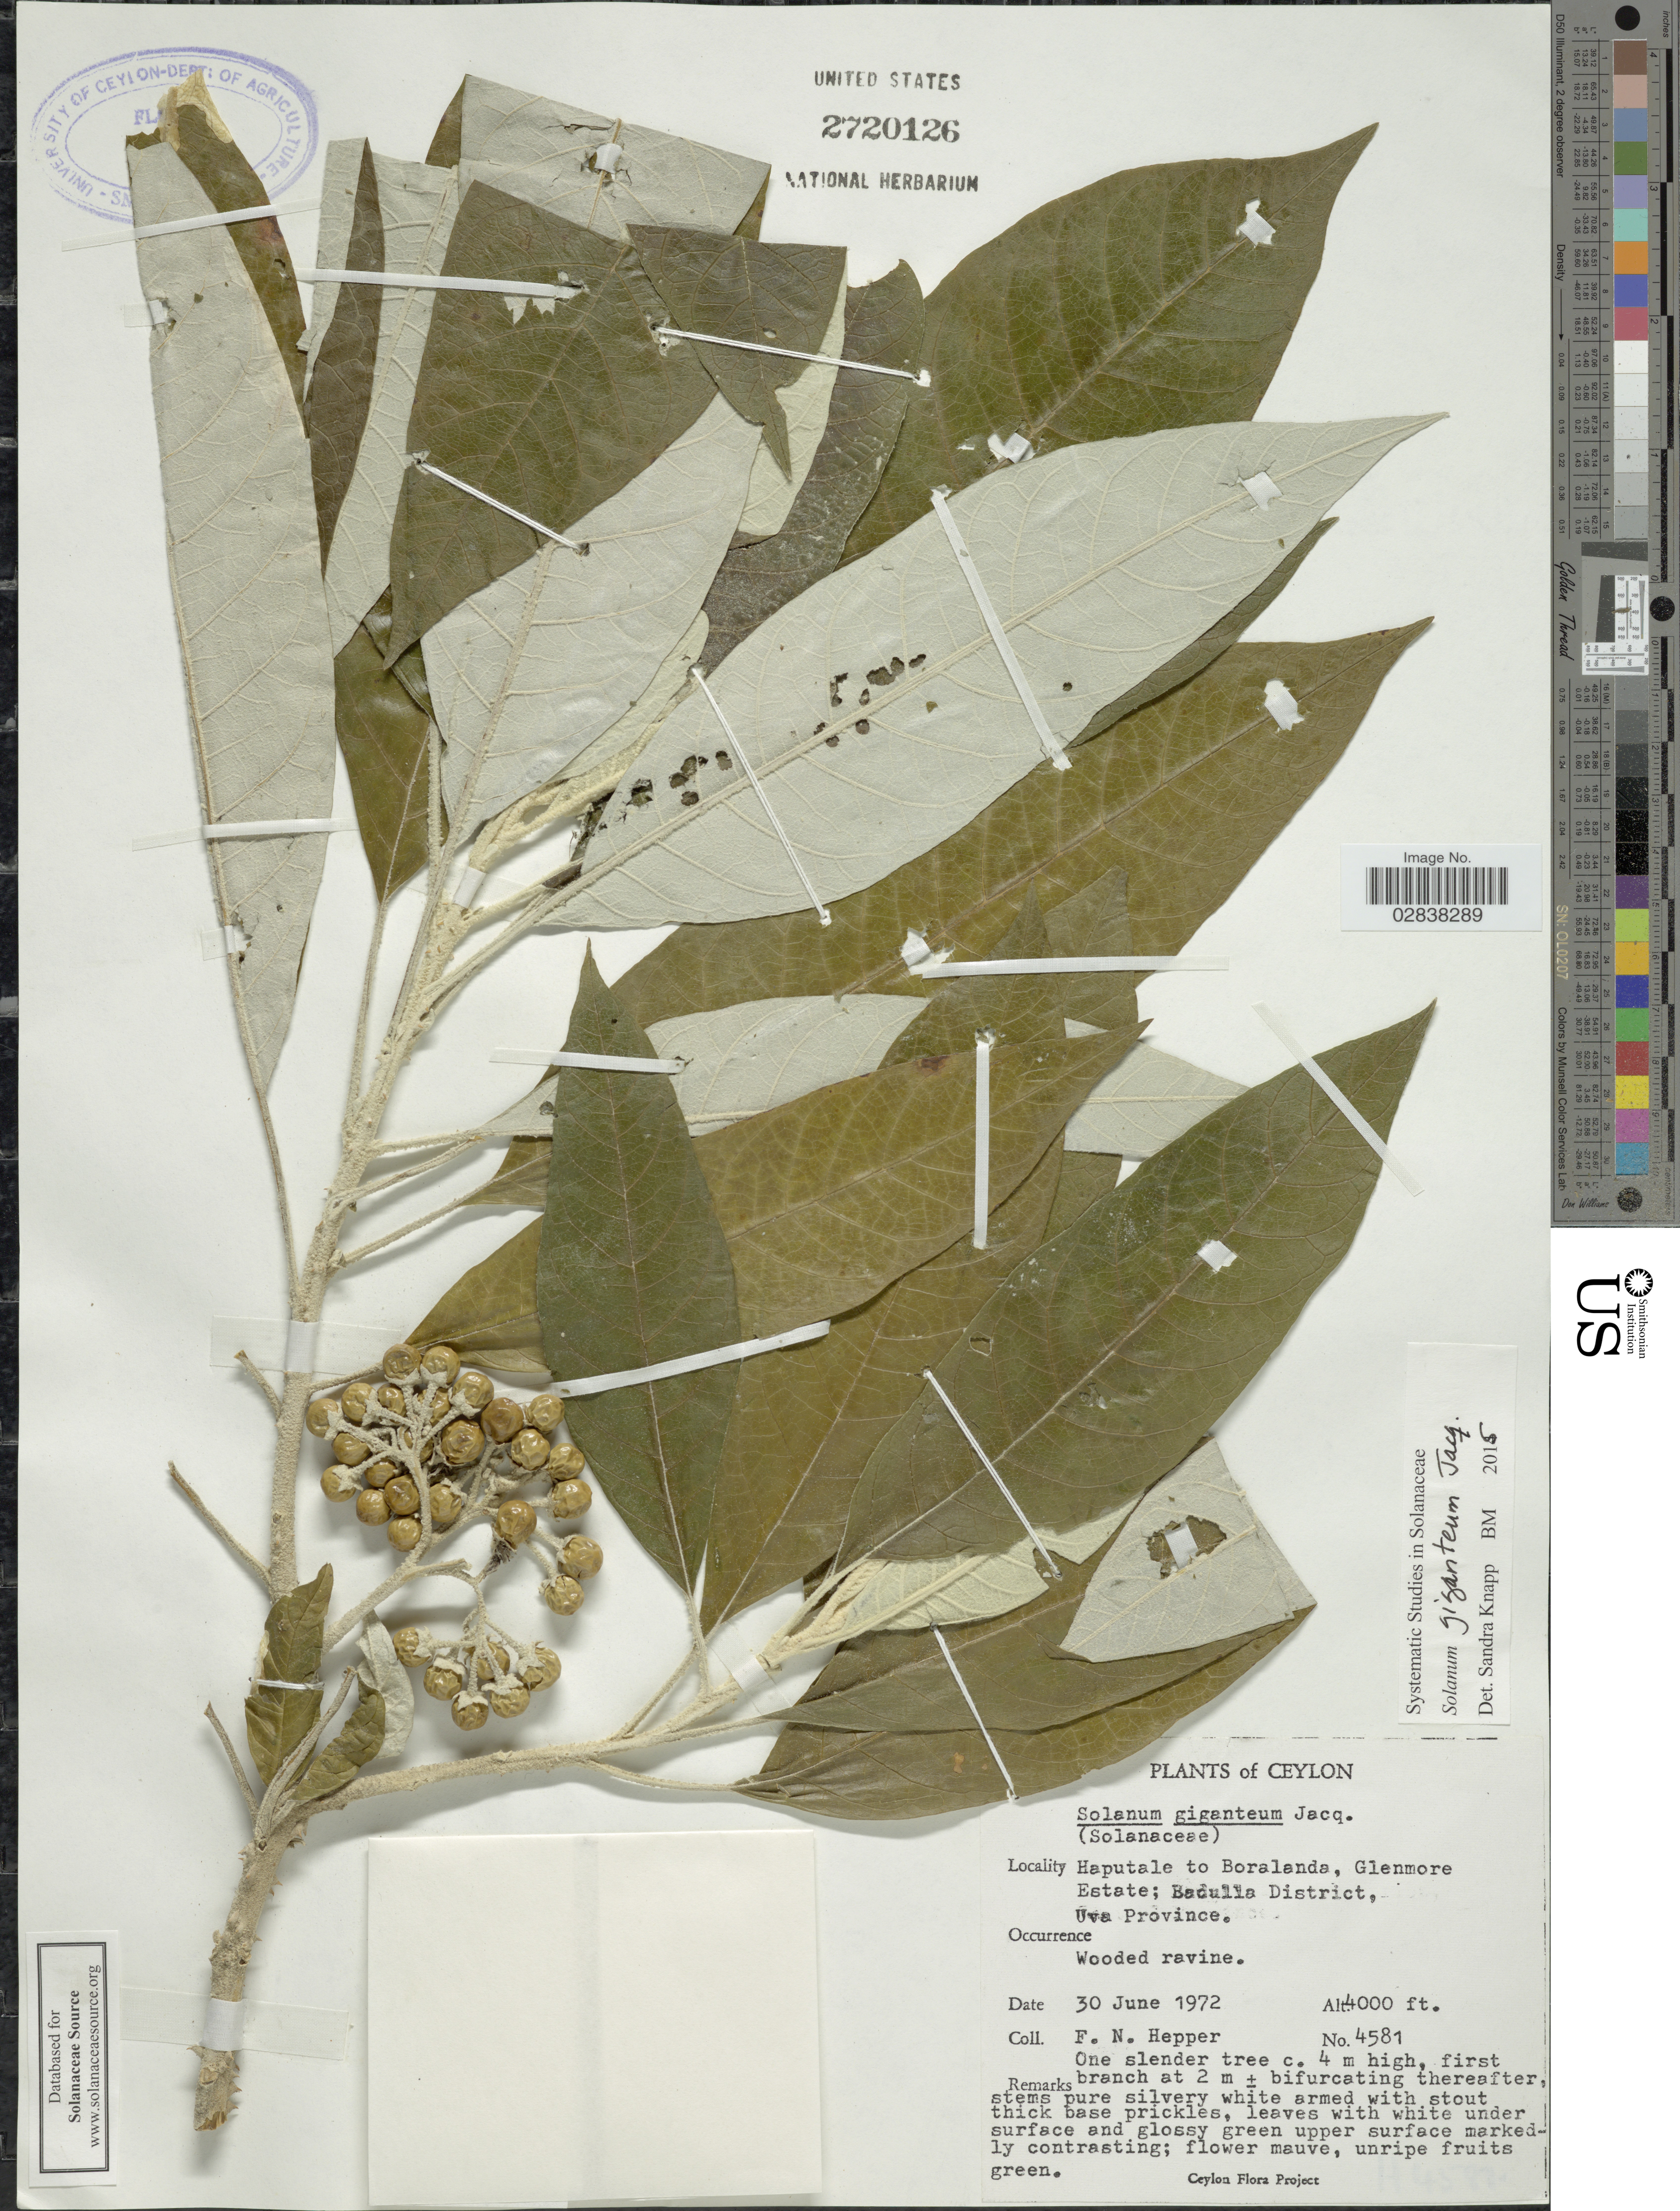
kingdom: Plantae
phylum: Tracheophyta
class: Magnoliopsida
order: Solanales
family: Solanaceae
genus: Solanum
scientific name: Solanum giganteum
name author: Jacq.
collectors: F. Hepper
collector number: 4581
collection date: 1972-06-30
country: Sri Lanka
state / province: Uva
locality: Ceylon, Haputale to Boralanda, Glenmore Estate, Badulla District.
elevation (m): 1219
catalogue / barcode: US 2720126